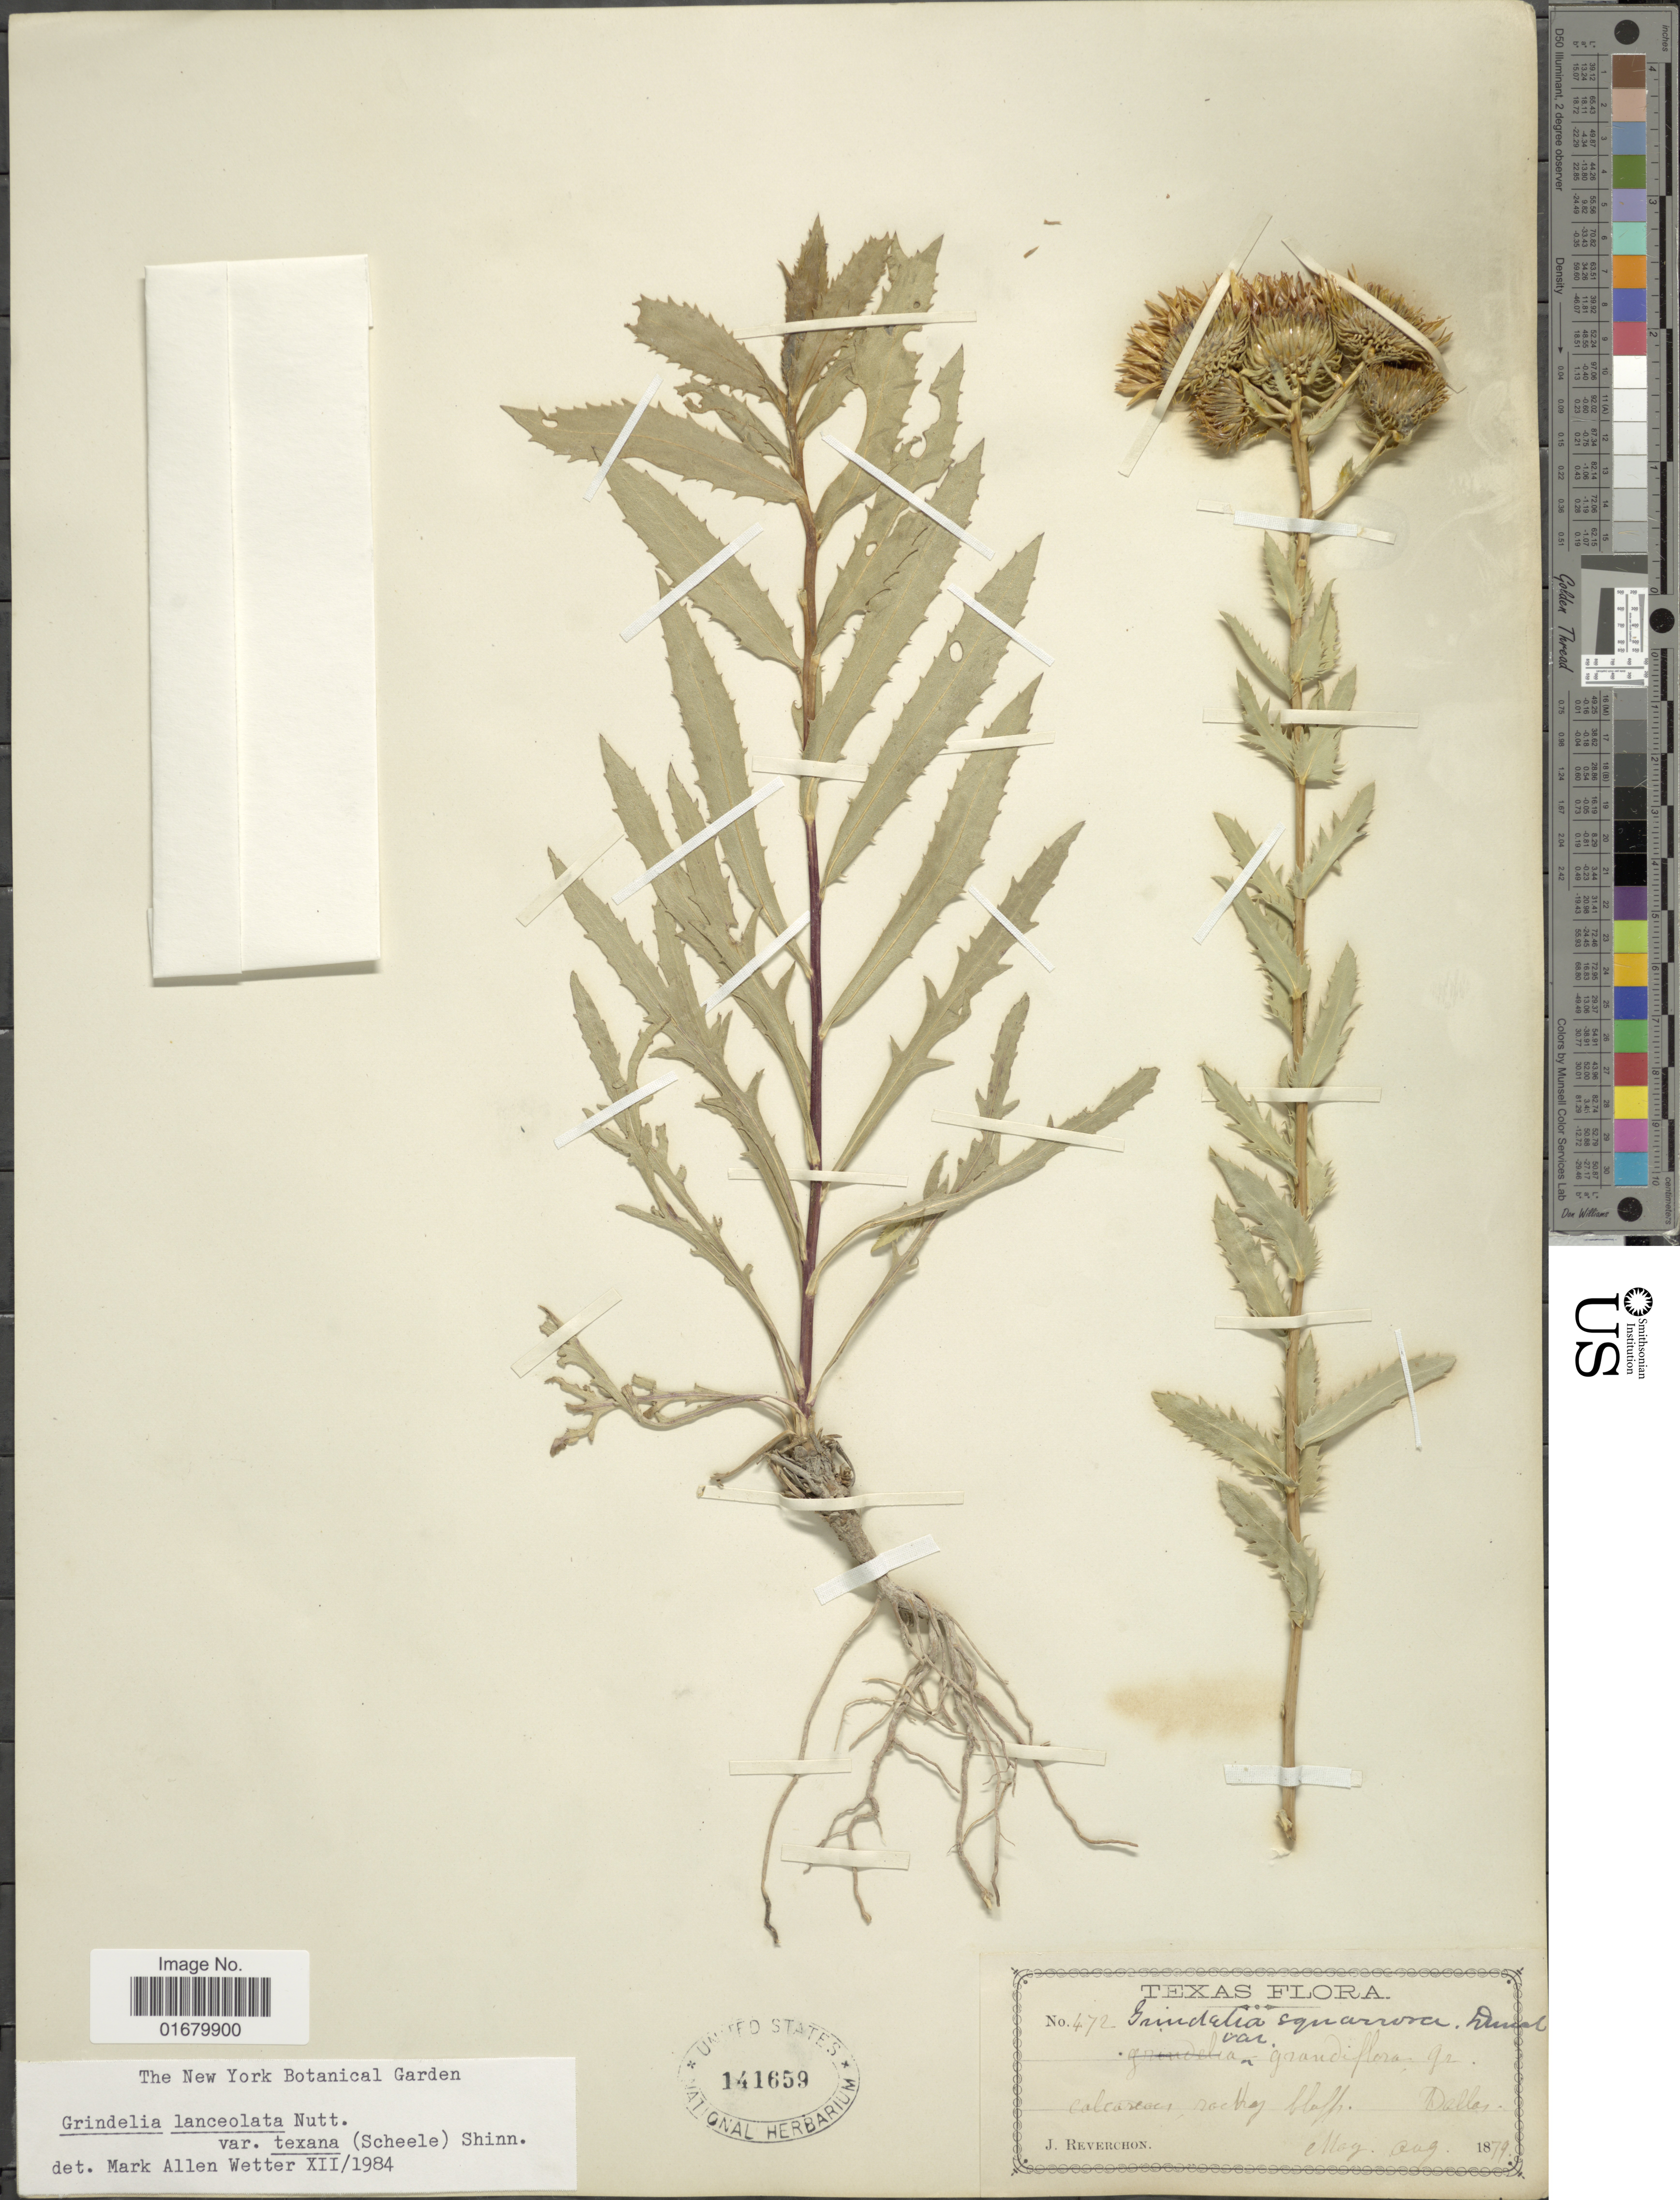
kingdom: Plantae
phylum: Tracheophyta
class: Magnoliopsida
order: Asterales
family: Asteraceae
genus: Grindelia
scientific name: Grindelia lanceolata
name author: Nutt.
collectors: J. Reverchon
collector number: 472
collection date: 1879-05/1879-08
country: United States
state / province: Texas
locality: Calcasecas, rocky bluffs, Dallas.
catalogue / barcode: US 141659